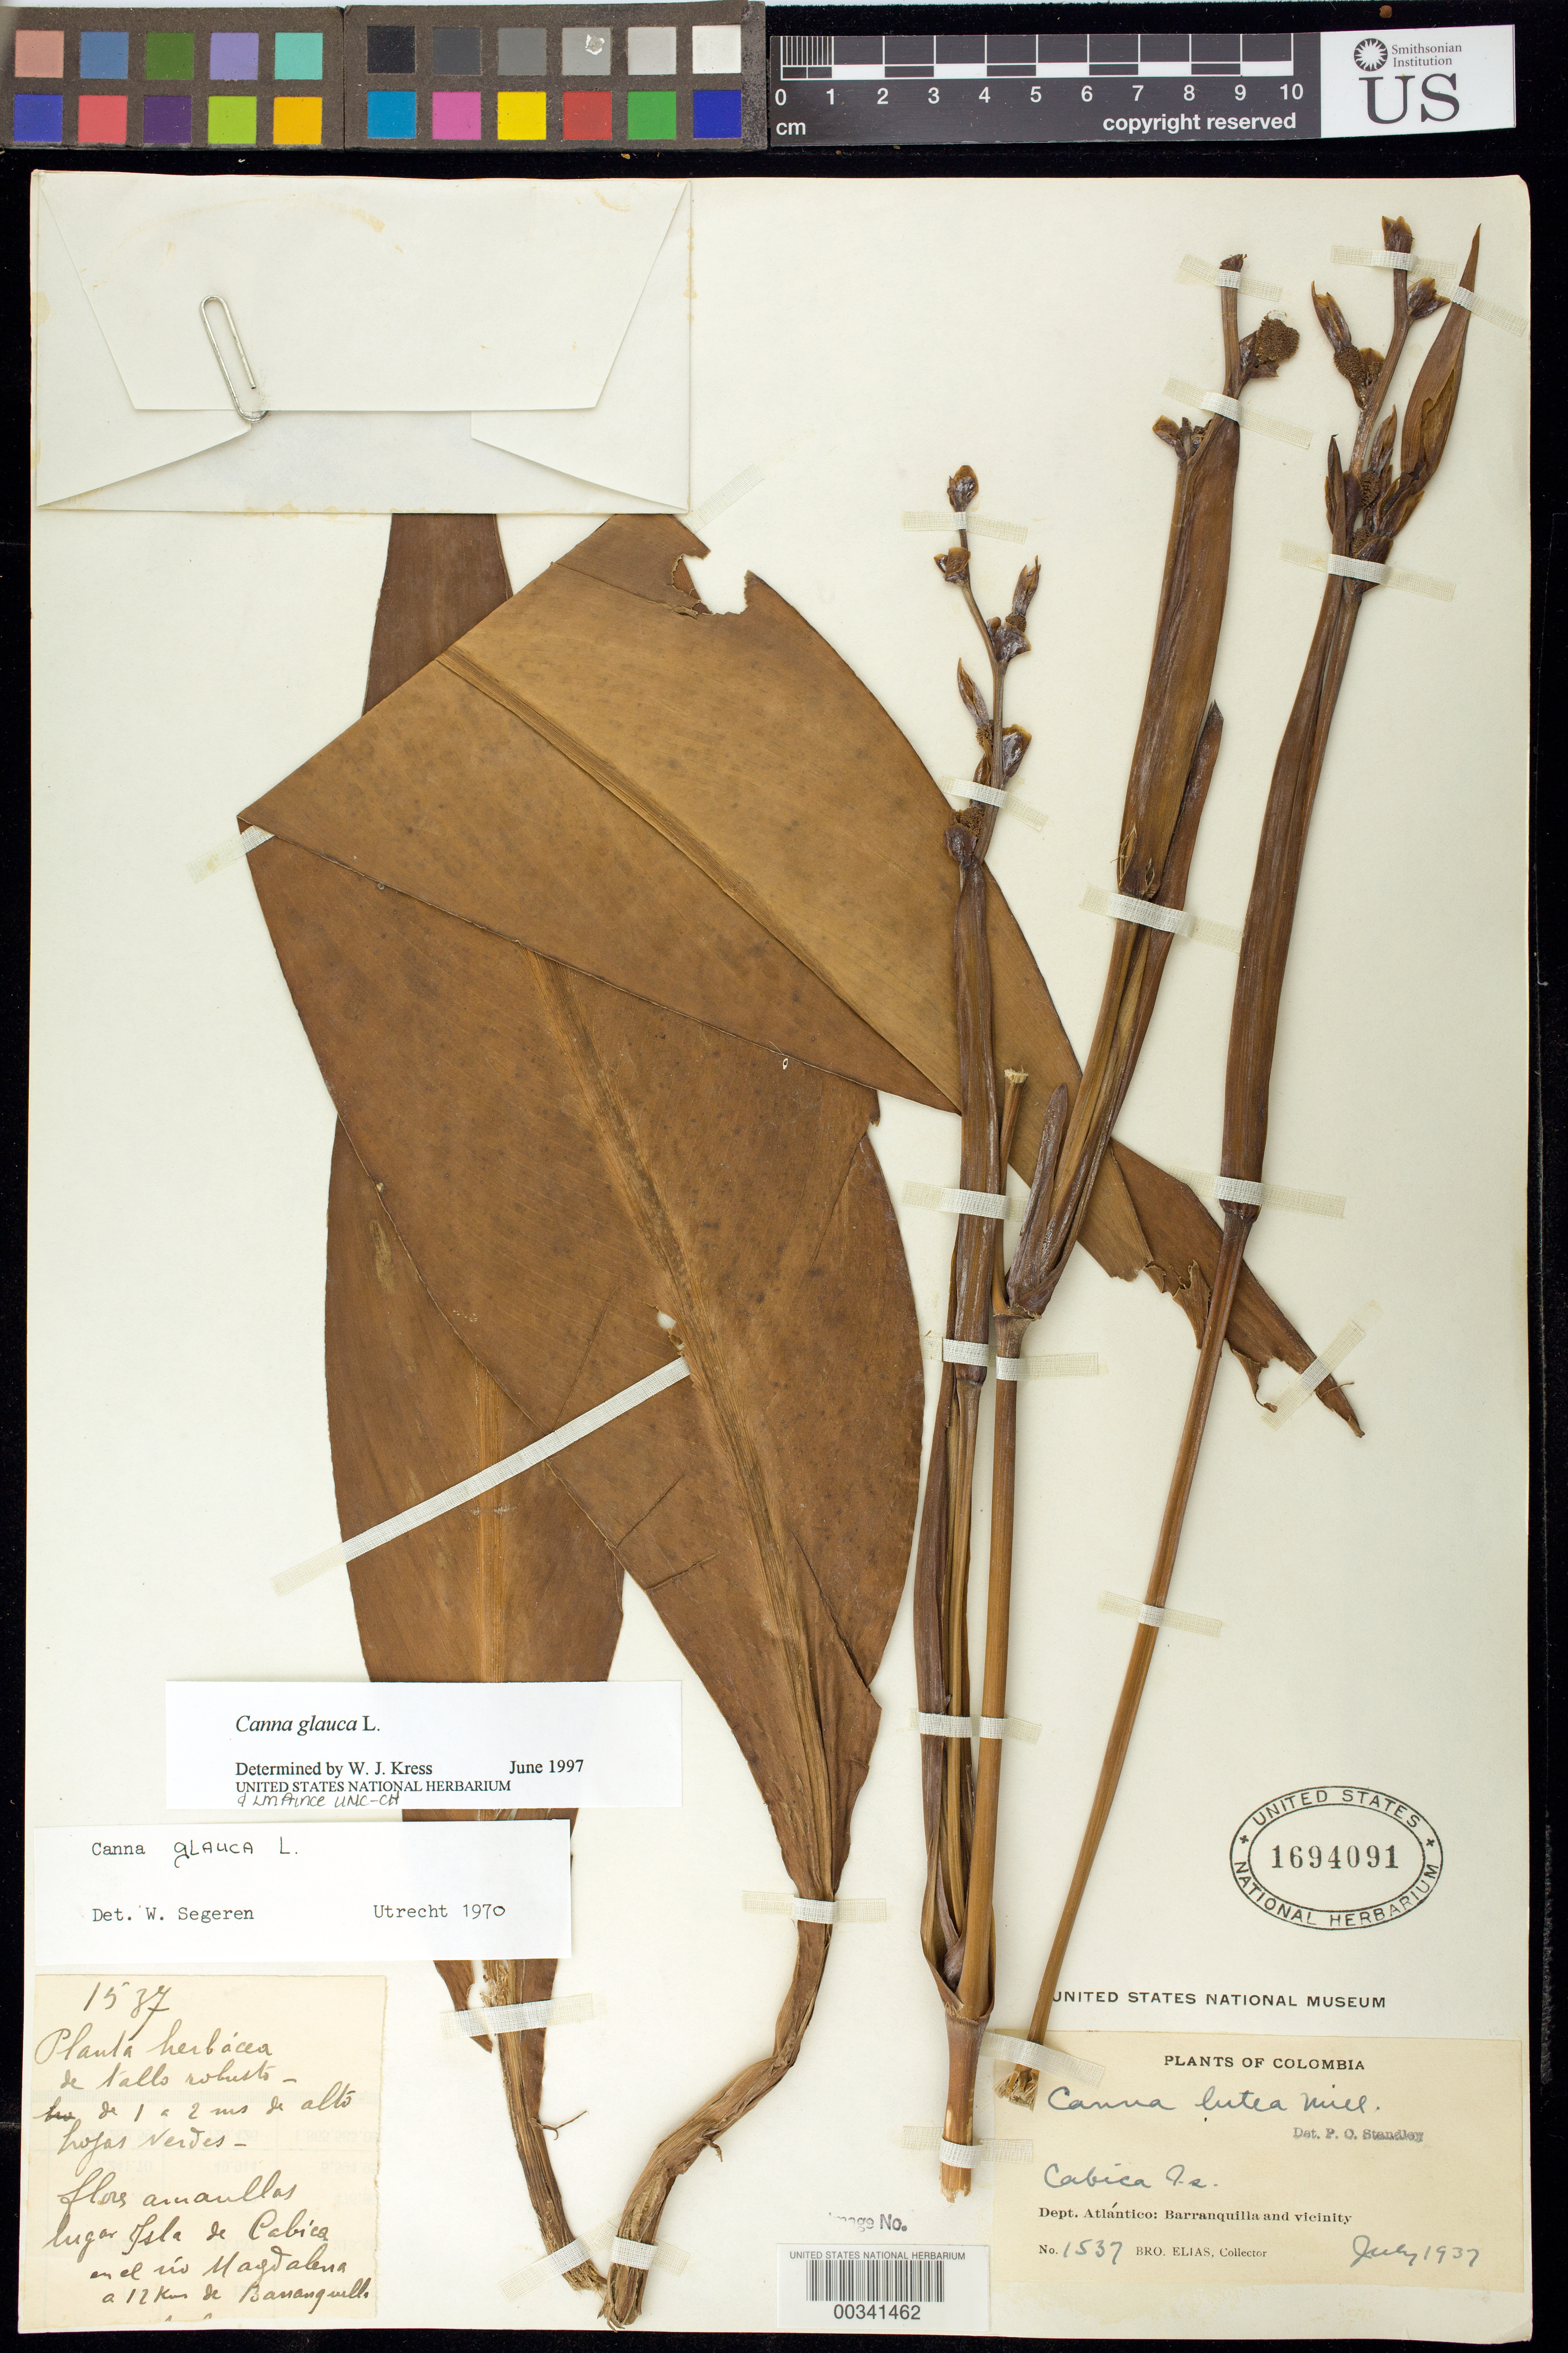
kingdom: Plantae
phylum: Tracheophyta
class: Liliopsida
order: Zingiberales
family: Cannaceae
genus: Canna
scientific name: Canna glauca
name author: L.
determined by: Segeren, W.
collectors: Bro. Elias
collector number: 1537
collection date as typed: Jul 1937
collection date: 1937-07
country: Colombia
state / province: Atlántico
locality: Lugar Isla de Cabica en el Rio Magdalena a 12 km de Barranquilla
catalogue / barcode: US 1694091